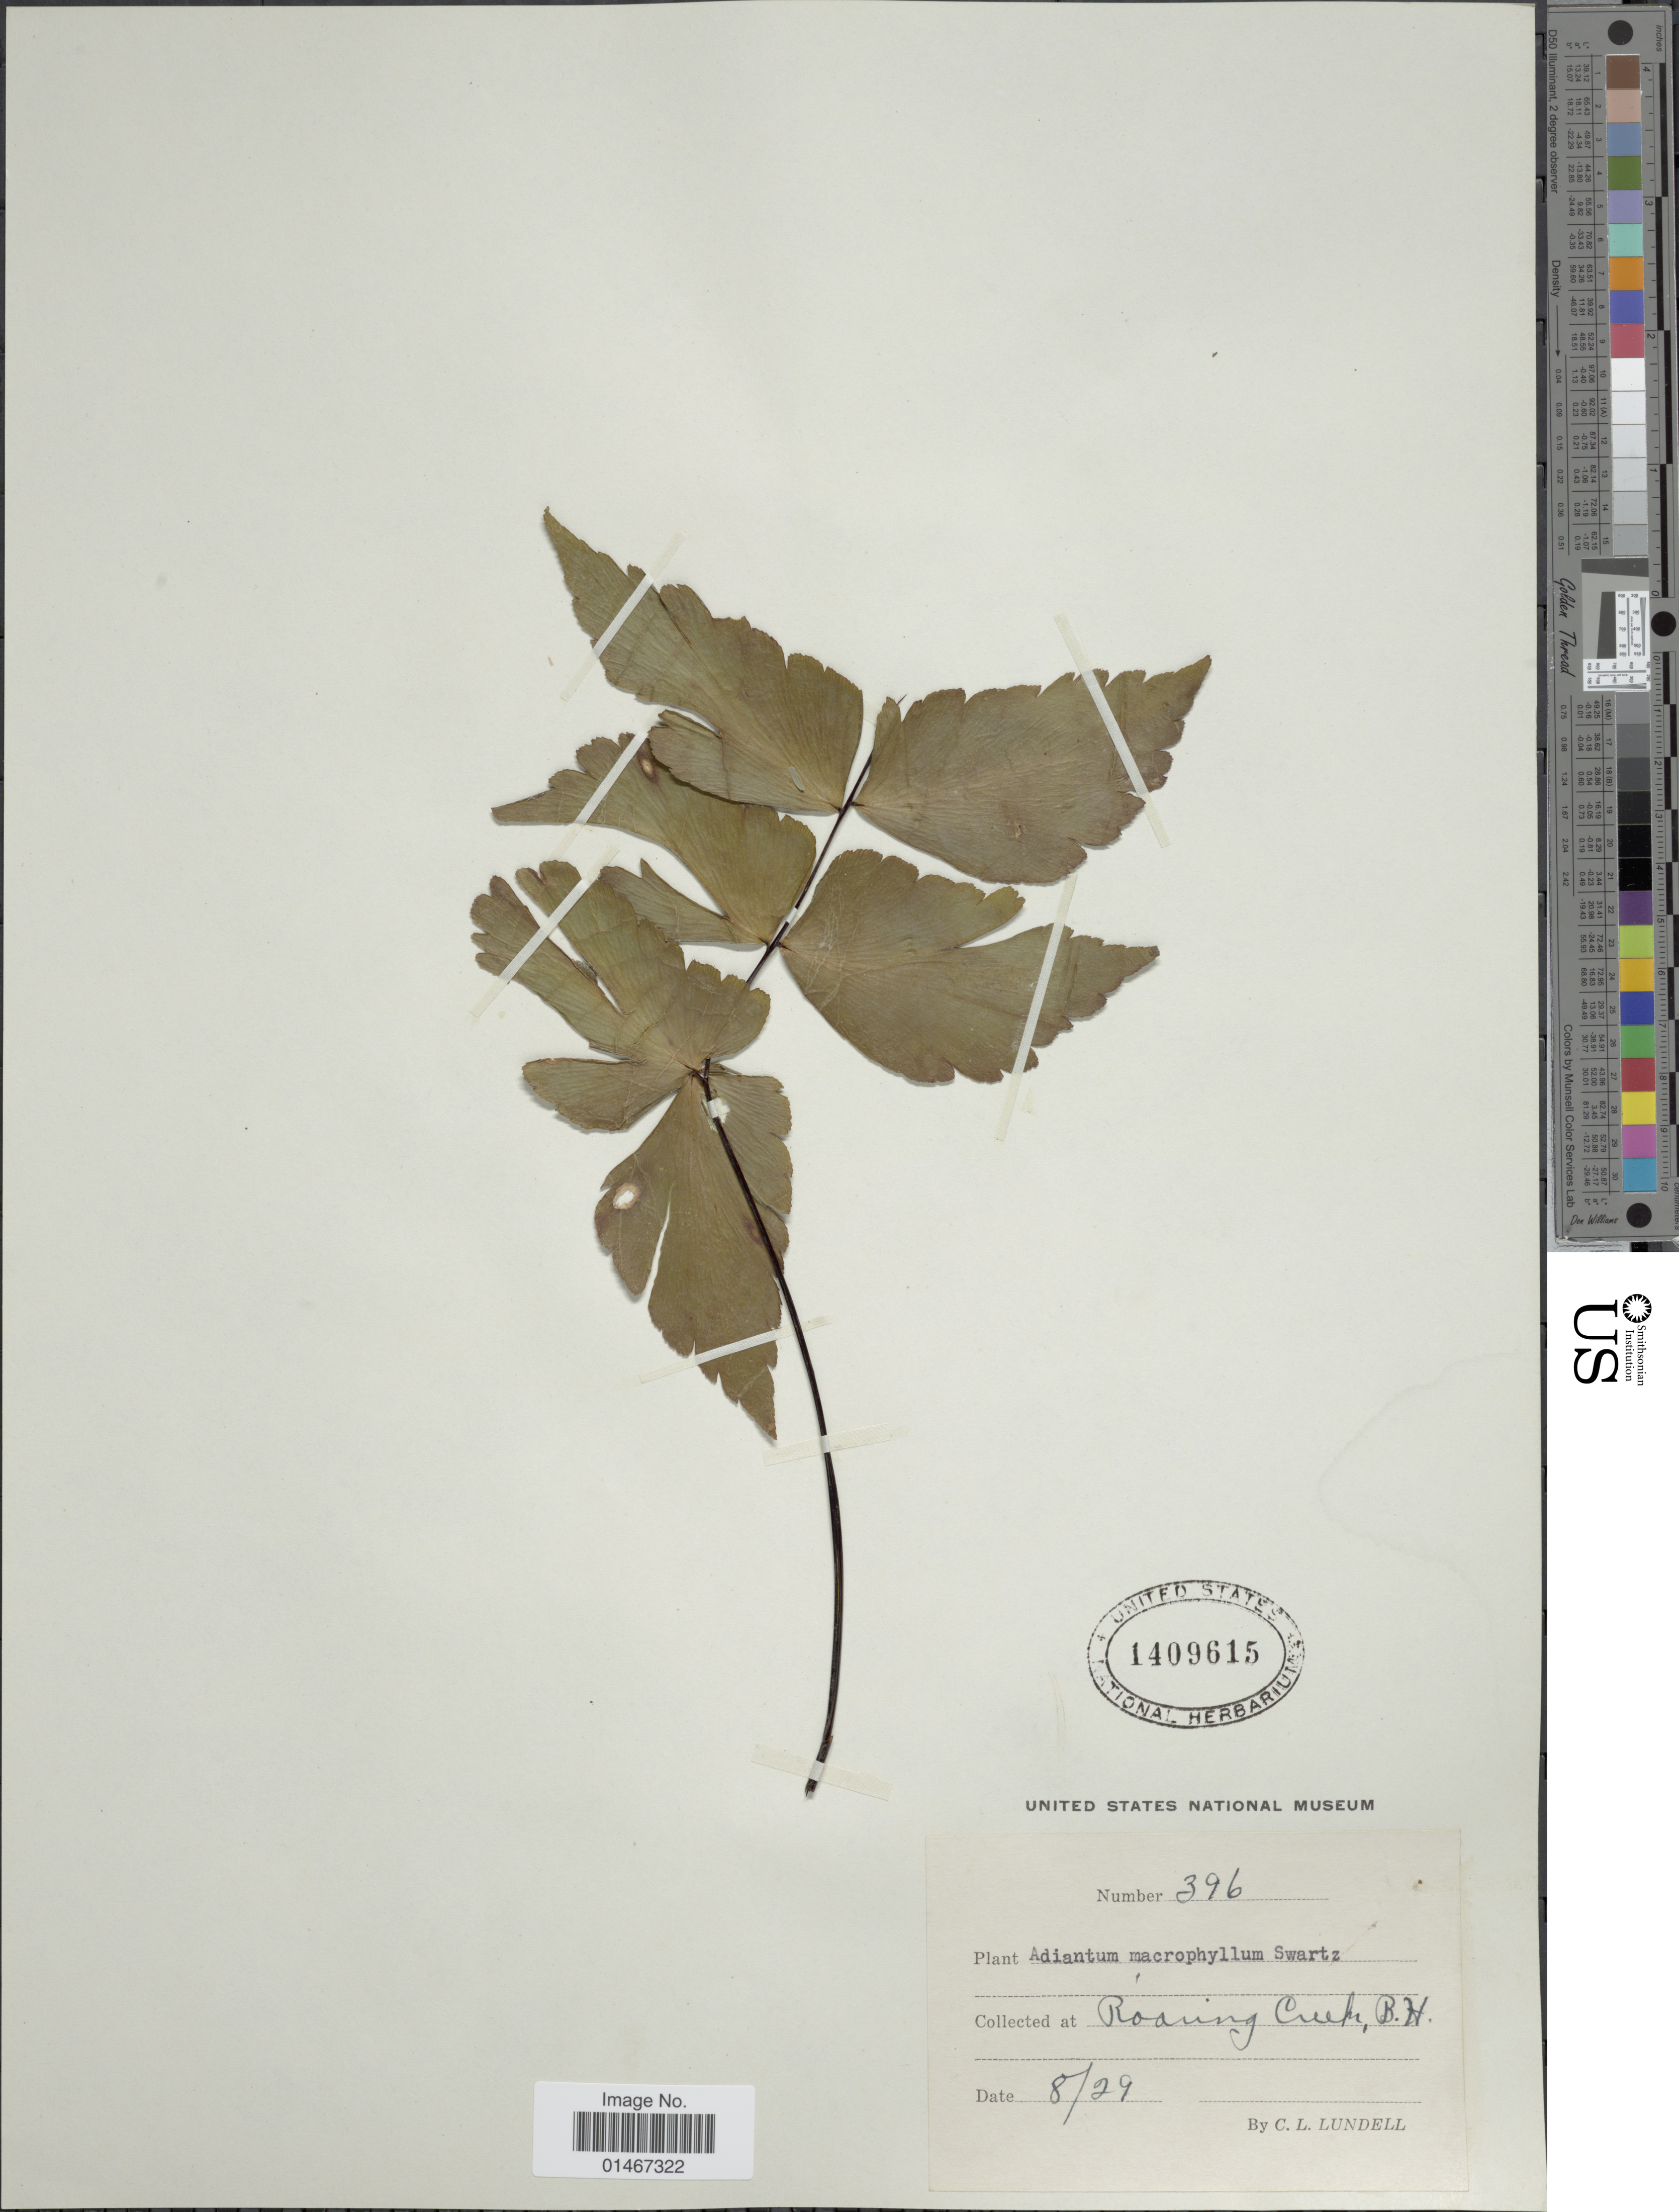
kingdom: Plantae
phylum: Tracheophyta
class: Polypodiopsida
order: Polypodiales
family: Pteridaceae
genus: Adiantum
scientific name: Adiantum macrophyllum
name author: Sw.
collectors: C. L. Lundell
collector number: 396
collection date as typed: Transcribed d/m/y: /8/29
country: Belize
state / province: Cayo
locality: Roaring Creek, B.H.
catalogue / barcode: US 1409615